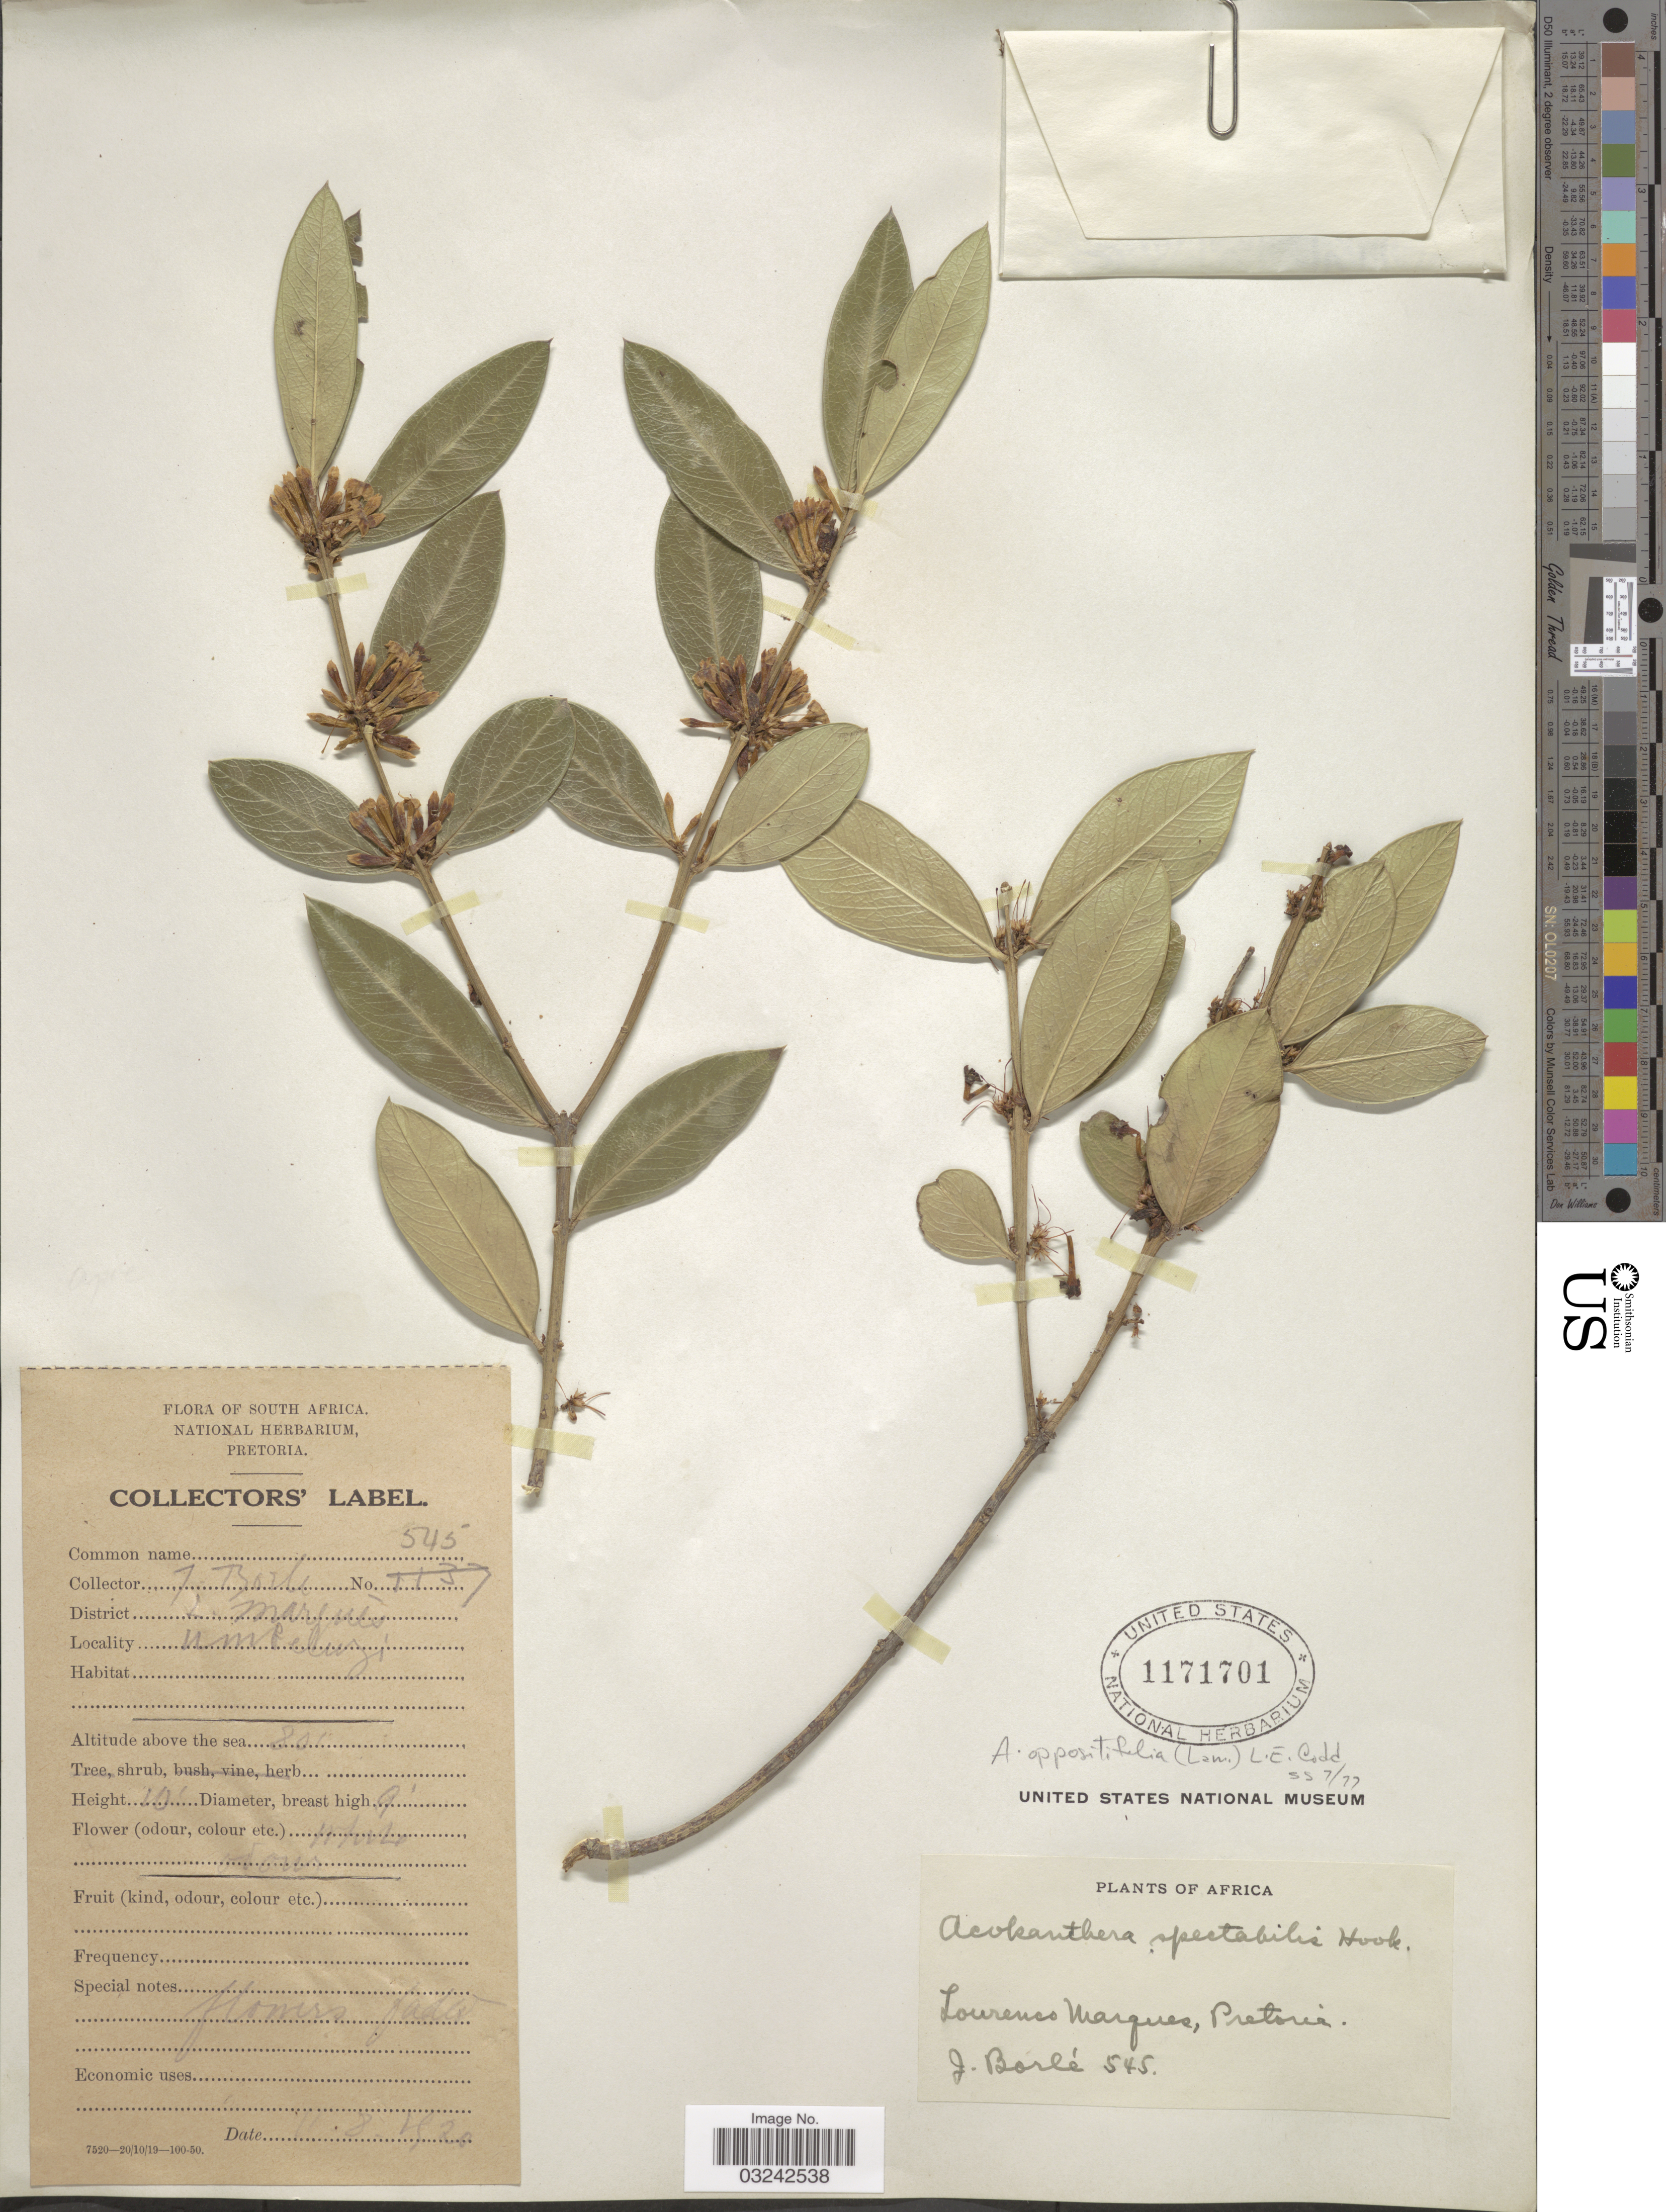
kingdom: Plantae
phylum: Tracheophyta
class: Magnoliopsida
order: Gentianales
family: Apocynaceae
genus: Acokanthera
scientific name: Acokanthera oppositifolia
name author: (Lam.) Codd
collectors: J. Borle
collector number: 545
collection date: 1920-08-11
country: South Africa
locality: District Lourenco Marques, Umbeluzi. Pretoria.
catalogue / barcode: US 1171701